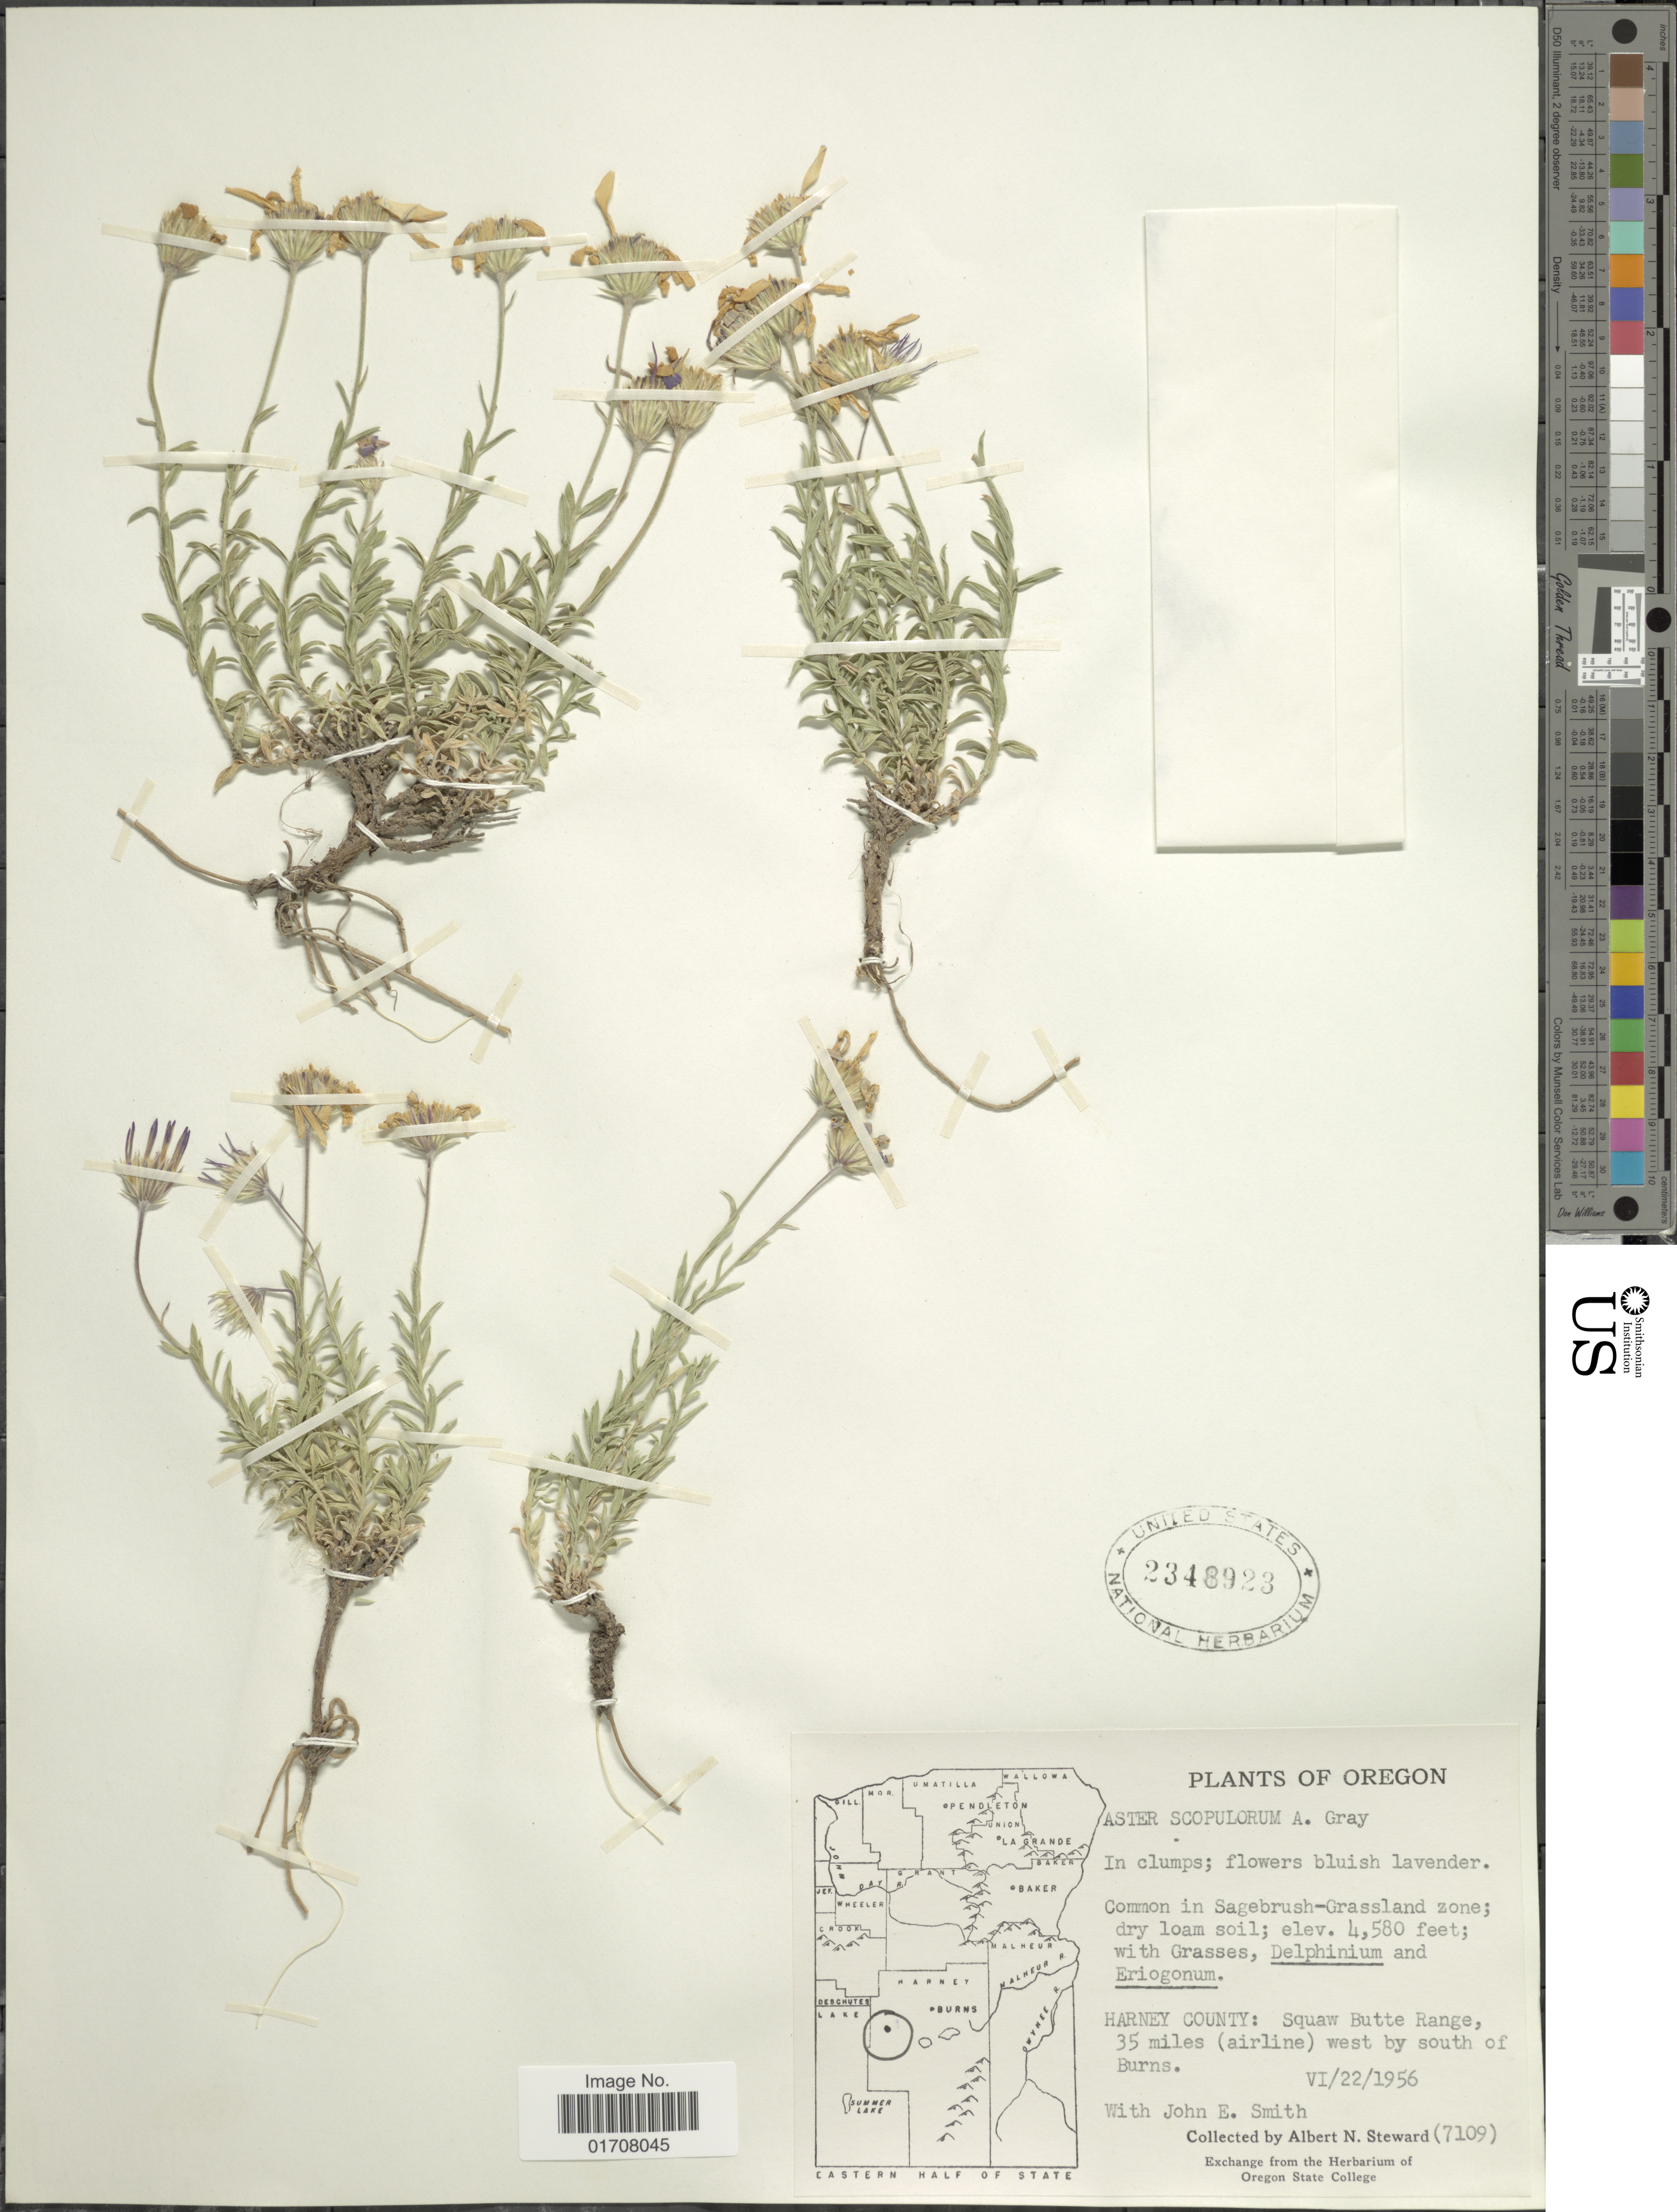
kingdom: Plantae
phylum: Tracheophyta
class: Magnoliopsida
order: Asterales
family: Asteraceae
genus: Ionactis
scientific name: Ionactis alpina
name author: (Nutt.) Greene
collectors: A. N. Steward & J. Smith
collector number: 7109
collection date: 1956-06-22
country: United States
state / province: Oregon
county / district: Harney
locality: Harney County: Squaw Butte Range, 35 miles (airline) west by south Burns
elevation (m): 1396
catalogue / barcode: US 2348923